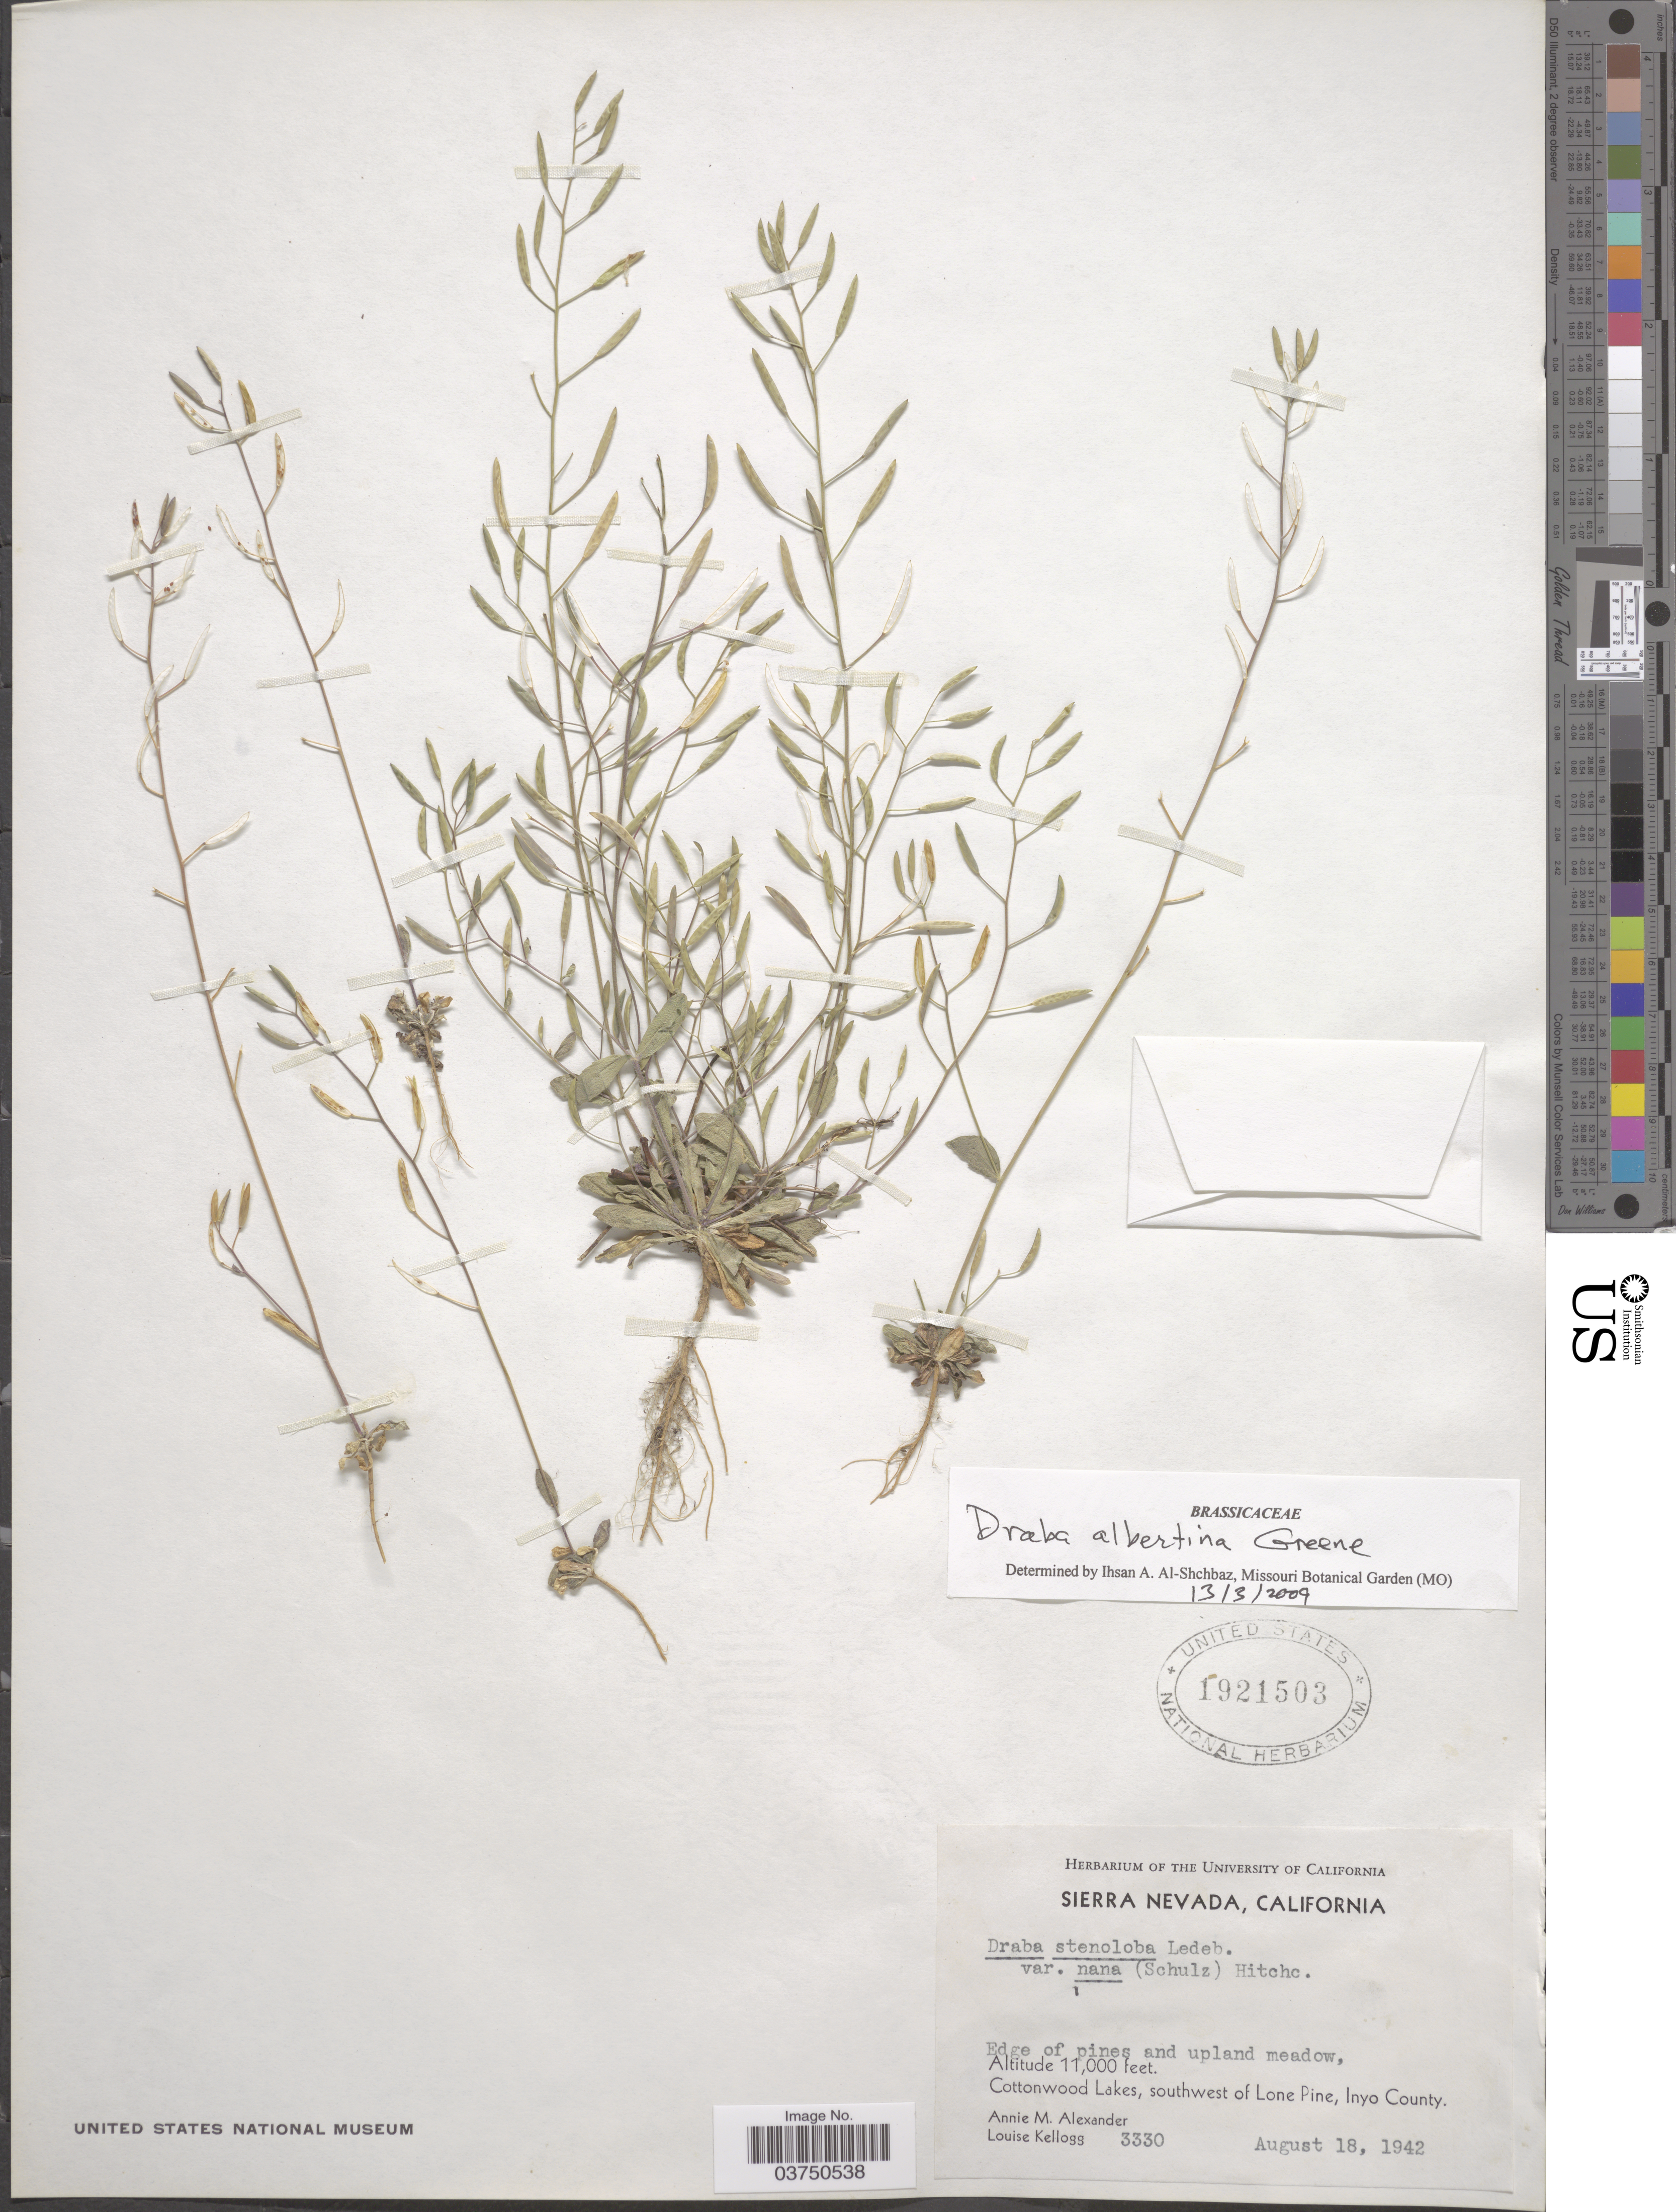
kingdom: Plantae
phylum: Tracheophyta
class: Magnoliopsida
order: Brassicales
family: Brassicaceae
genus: Draba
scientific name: Draba albertina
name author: Greene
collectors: A. M. Alexander & L. Kellogg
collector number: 3330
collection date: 1942-08-18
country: United States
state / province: California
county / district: Inyo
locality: Sierra Nevada. Edge of pines and upland meadow, Cottonwood Lakes, southwest of Lone Pine, Inyo County.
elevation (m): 3353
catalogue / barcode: US 1921503